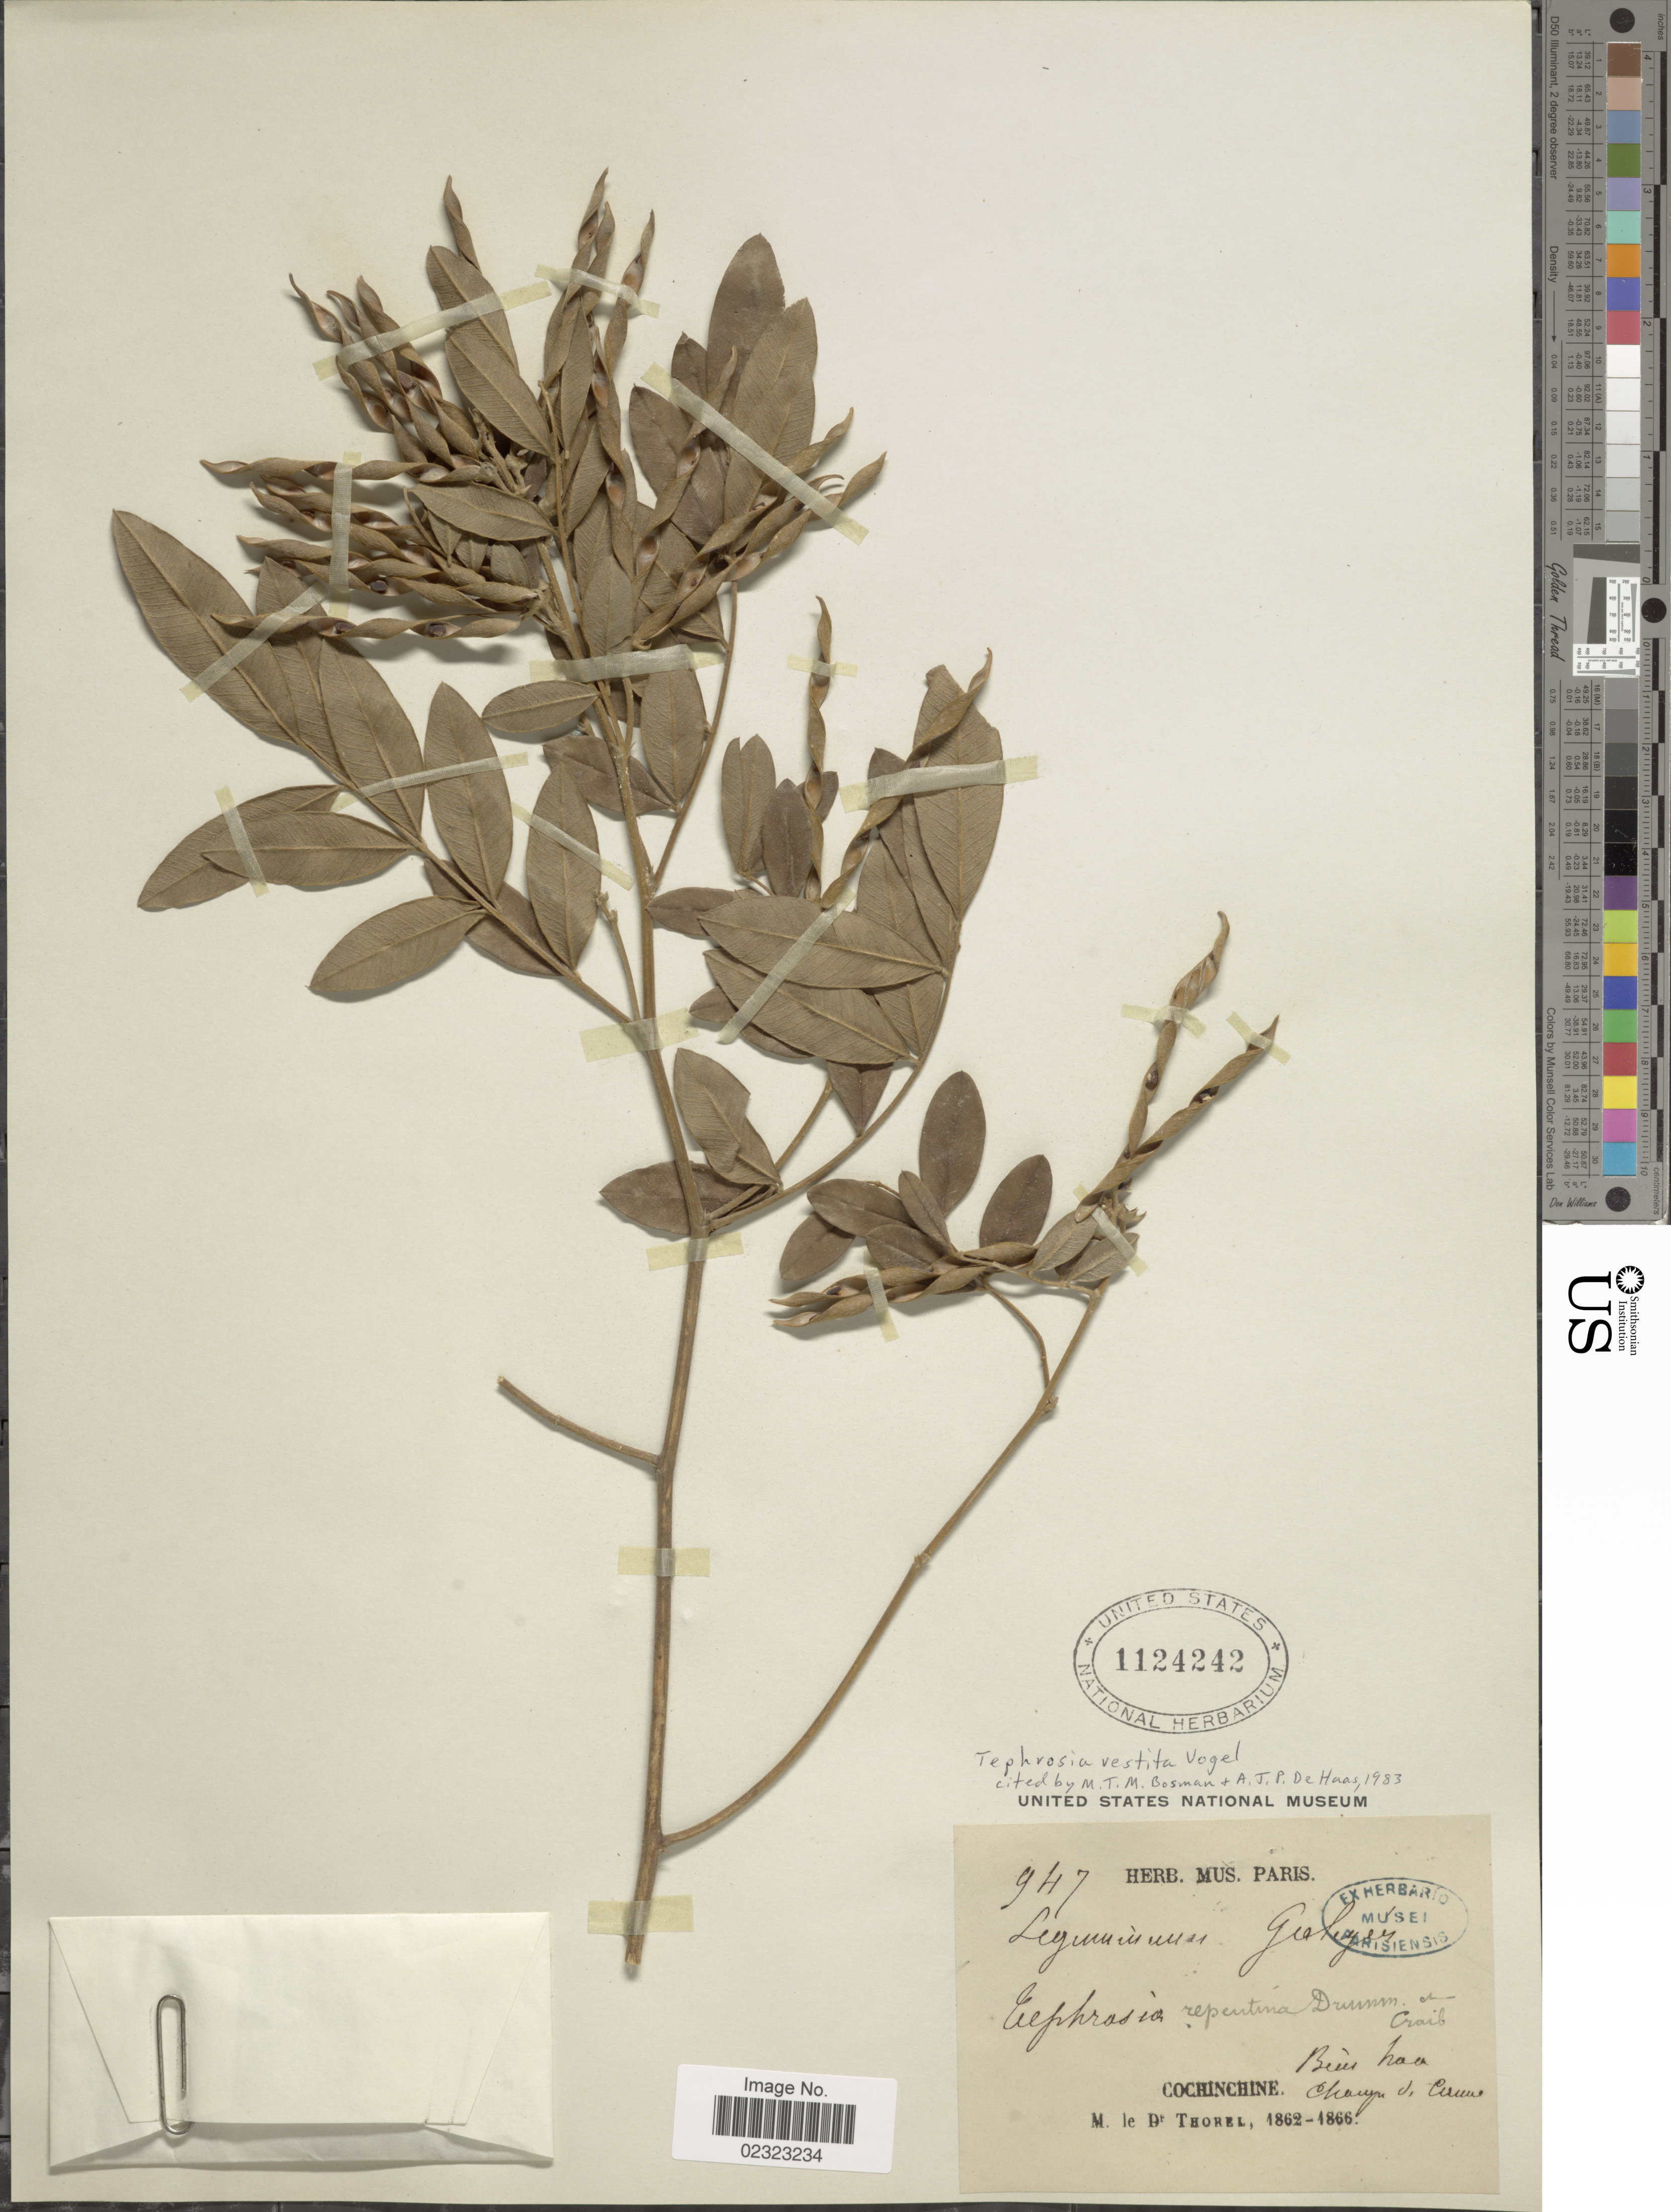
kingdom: Plantae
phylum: Tracheophyta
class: Magnoliopsida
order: Fabales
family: Fabaceae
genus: Tephrosia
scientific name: Tephrosia vestita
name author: Vogel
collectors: C. Thorel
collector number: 947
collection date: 1862/1866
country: Vietnam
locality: Cochinchine, Buis haa chaiyun d. Cume. [interpreted]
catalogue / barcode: US 1124242